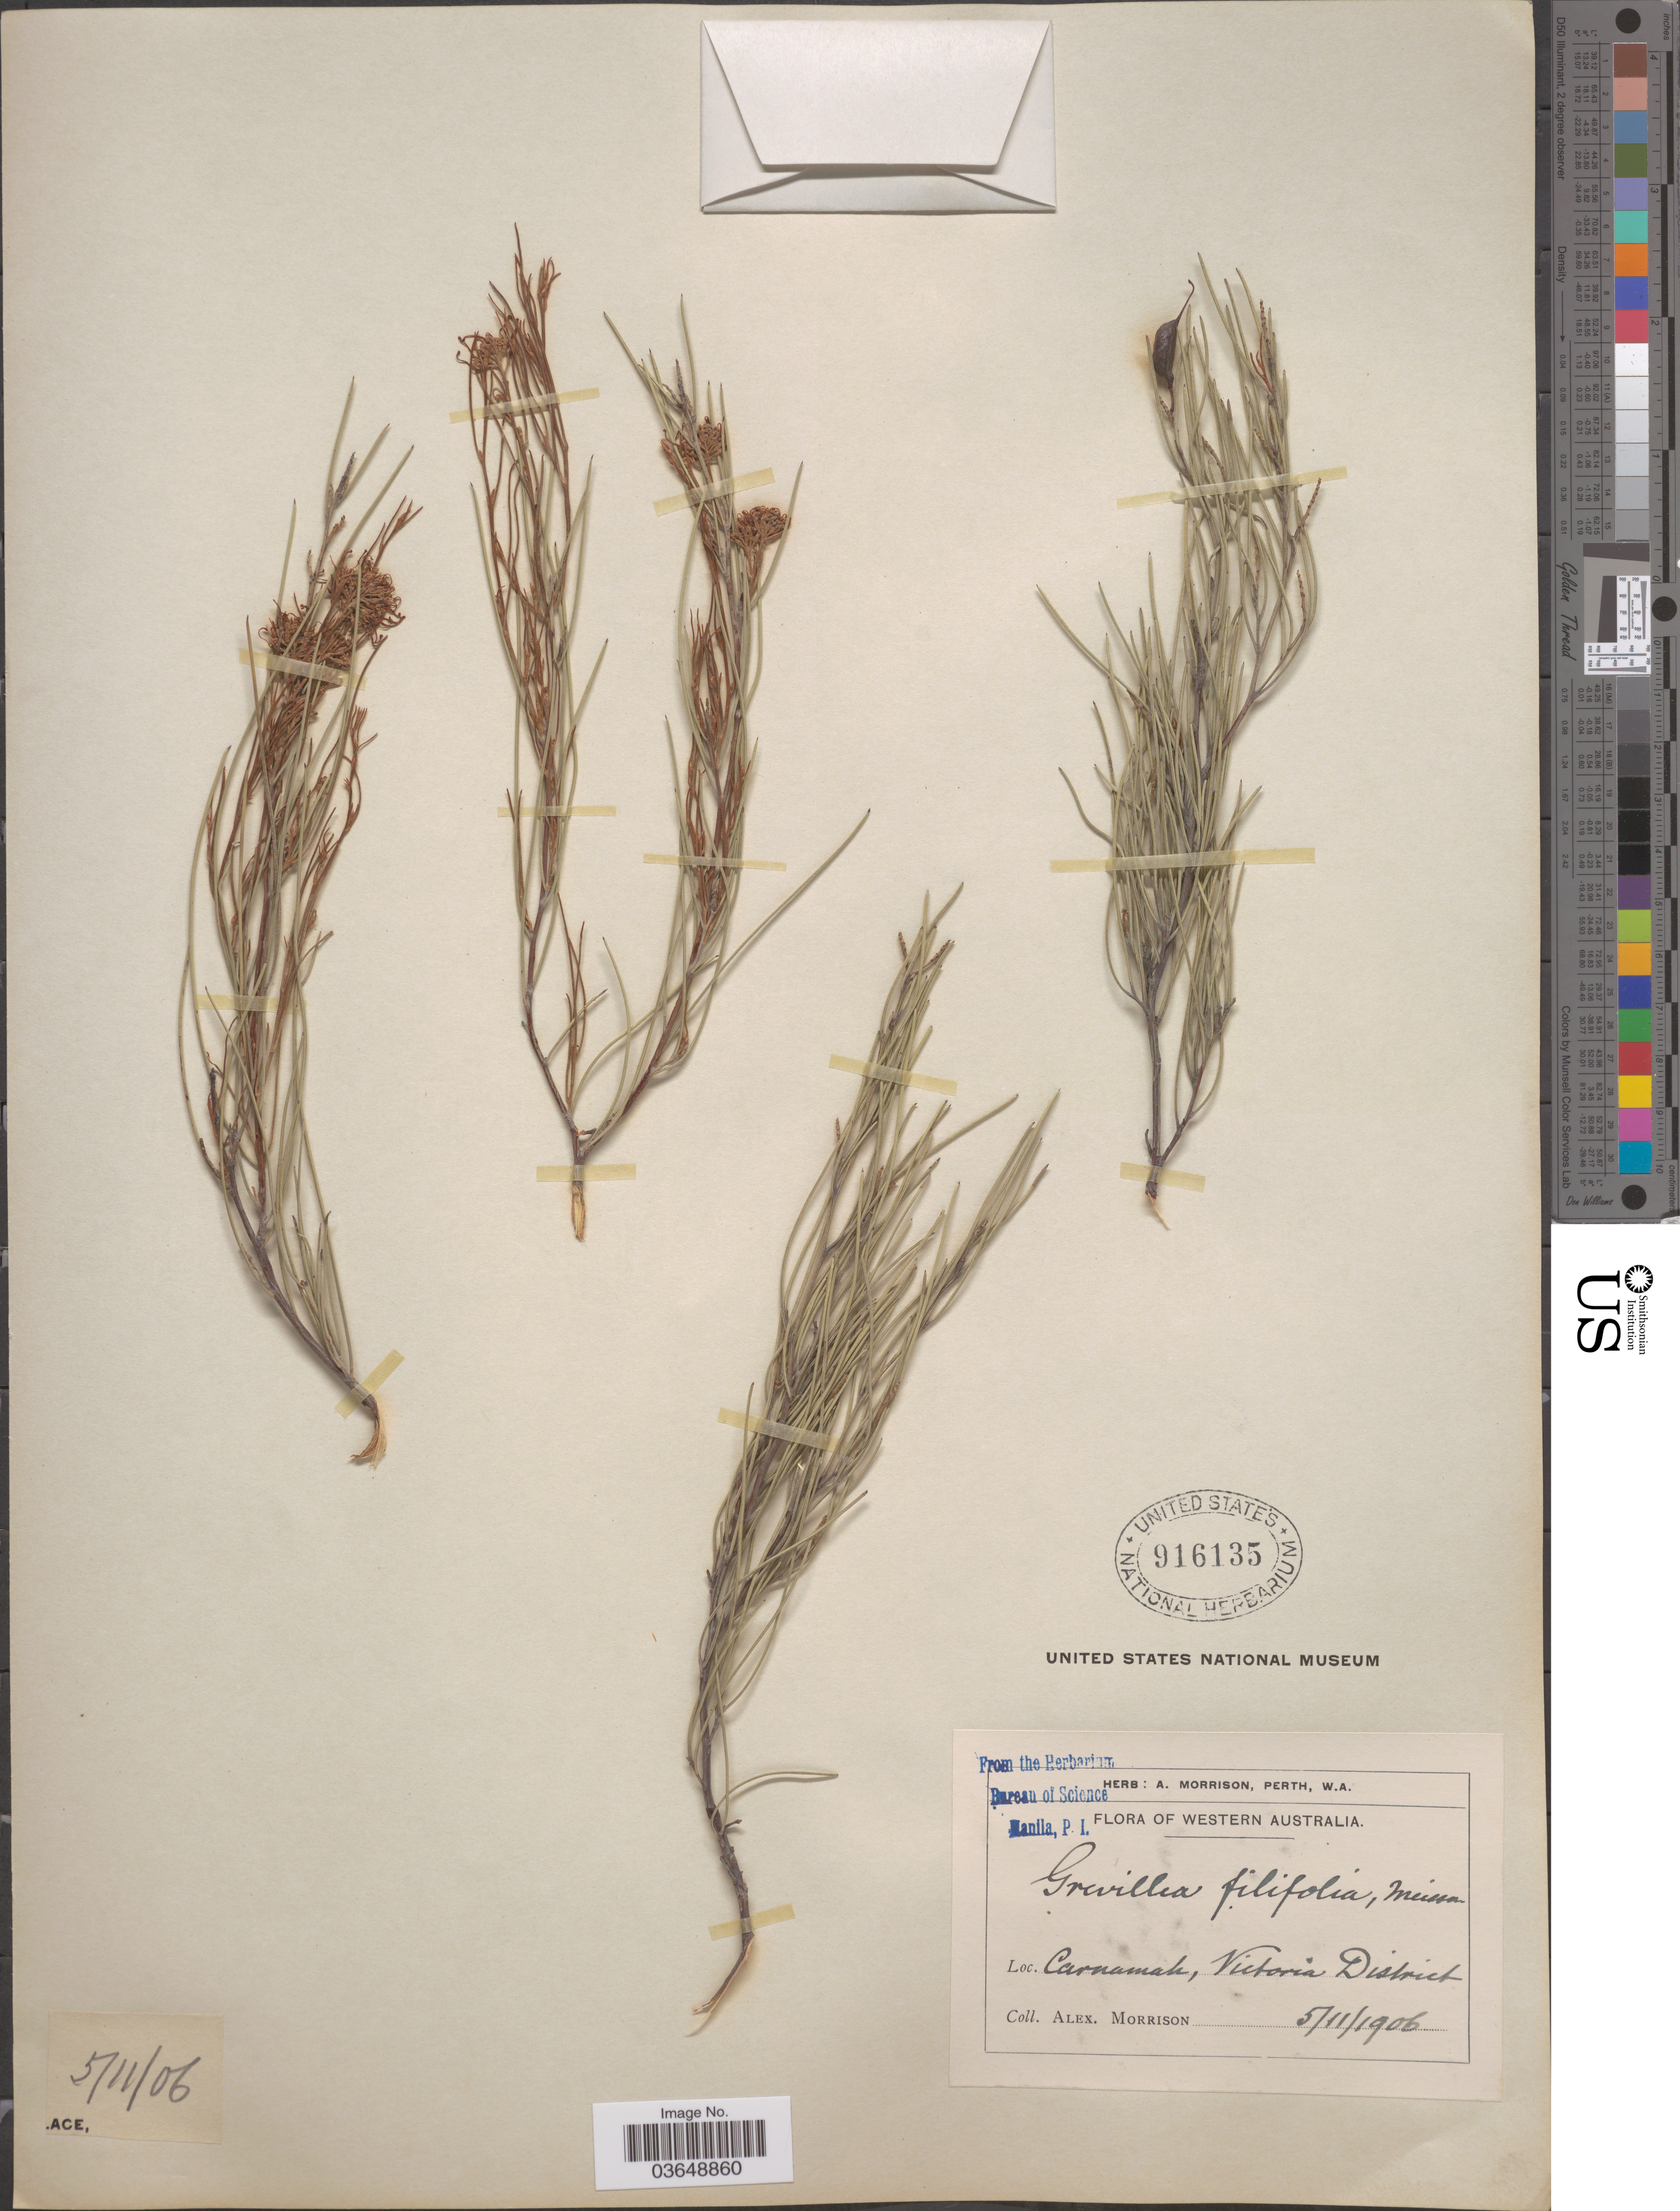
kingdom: Plantae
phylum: Tracheophyta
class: Magnoliopsida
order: Proteales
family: Proteaceae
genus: Grevillea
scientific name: Grevillea filifolia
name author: Meisn.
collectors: A. Morrison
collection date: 1906-11-05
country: Australia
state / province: Western Australia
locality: Carnamah, Victoria District.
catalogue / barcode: US 916135